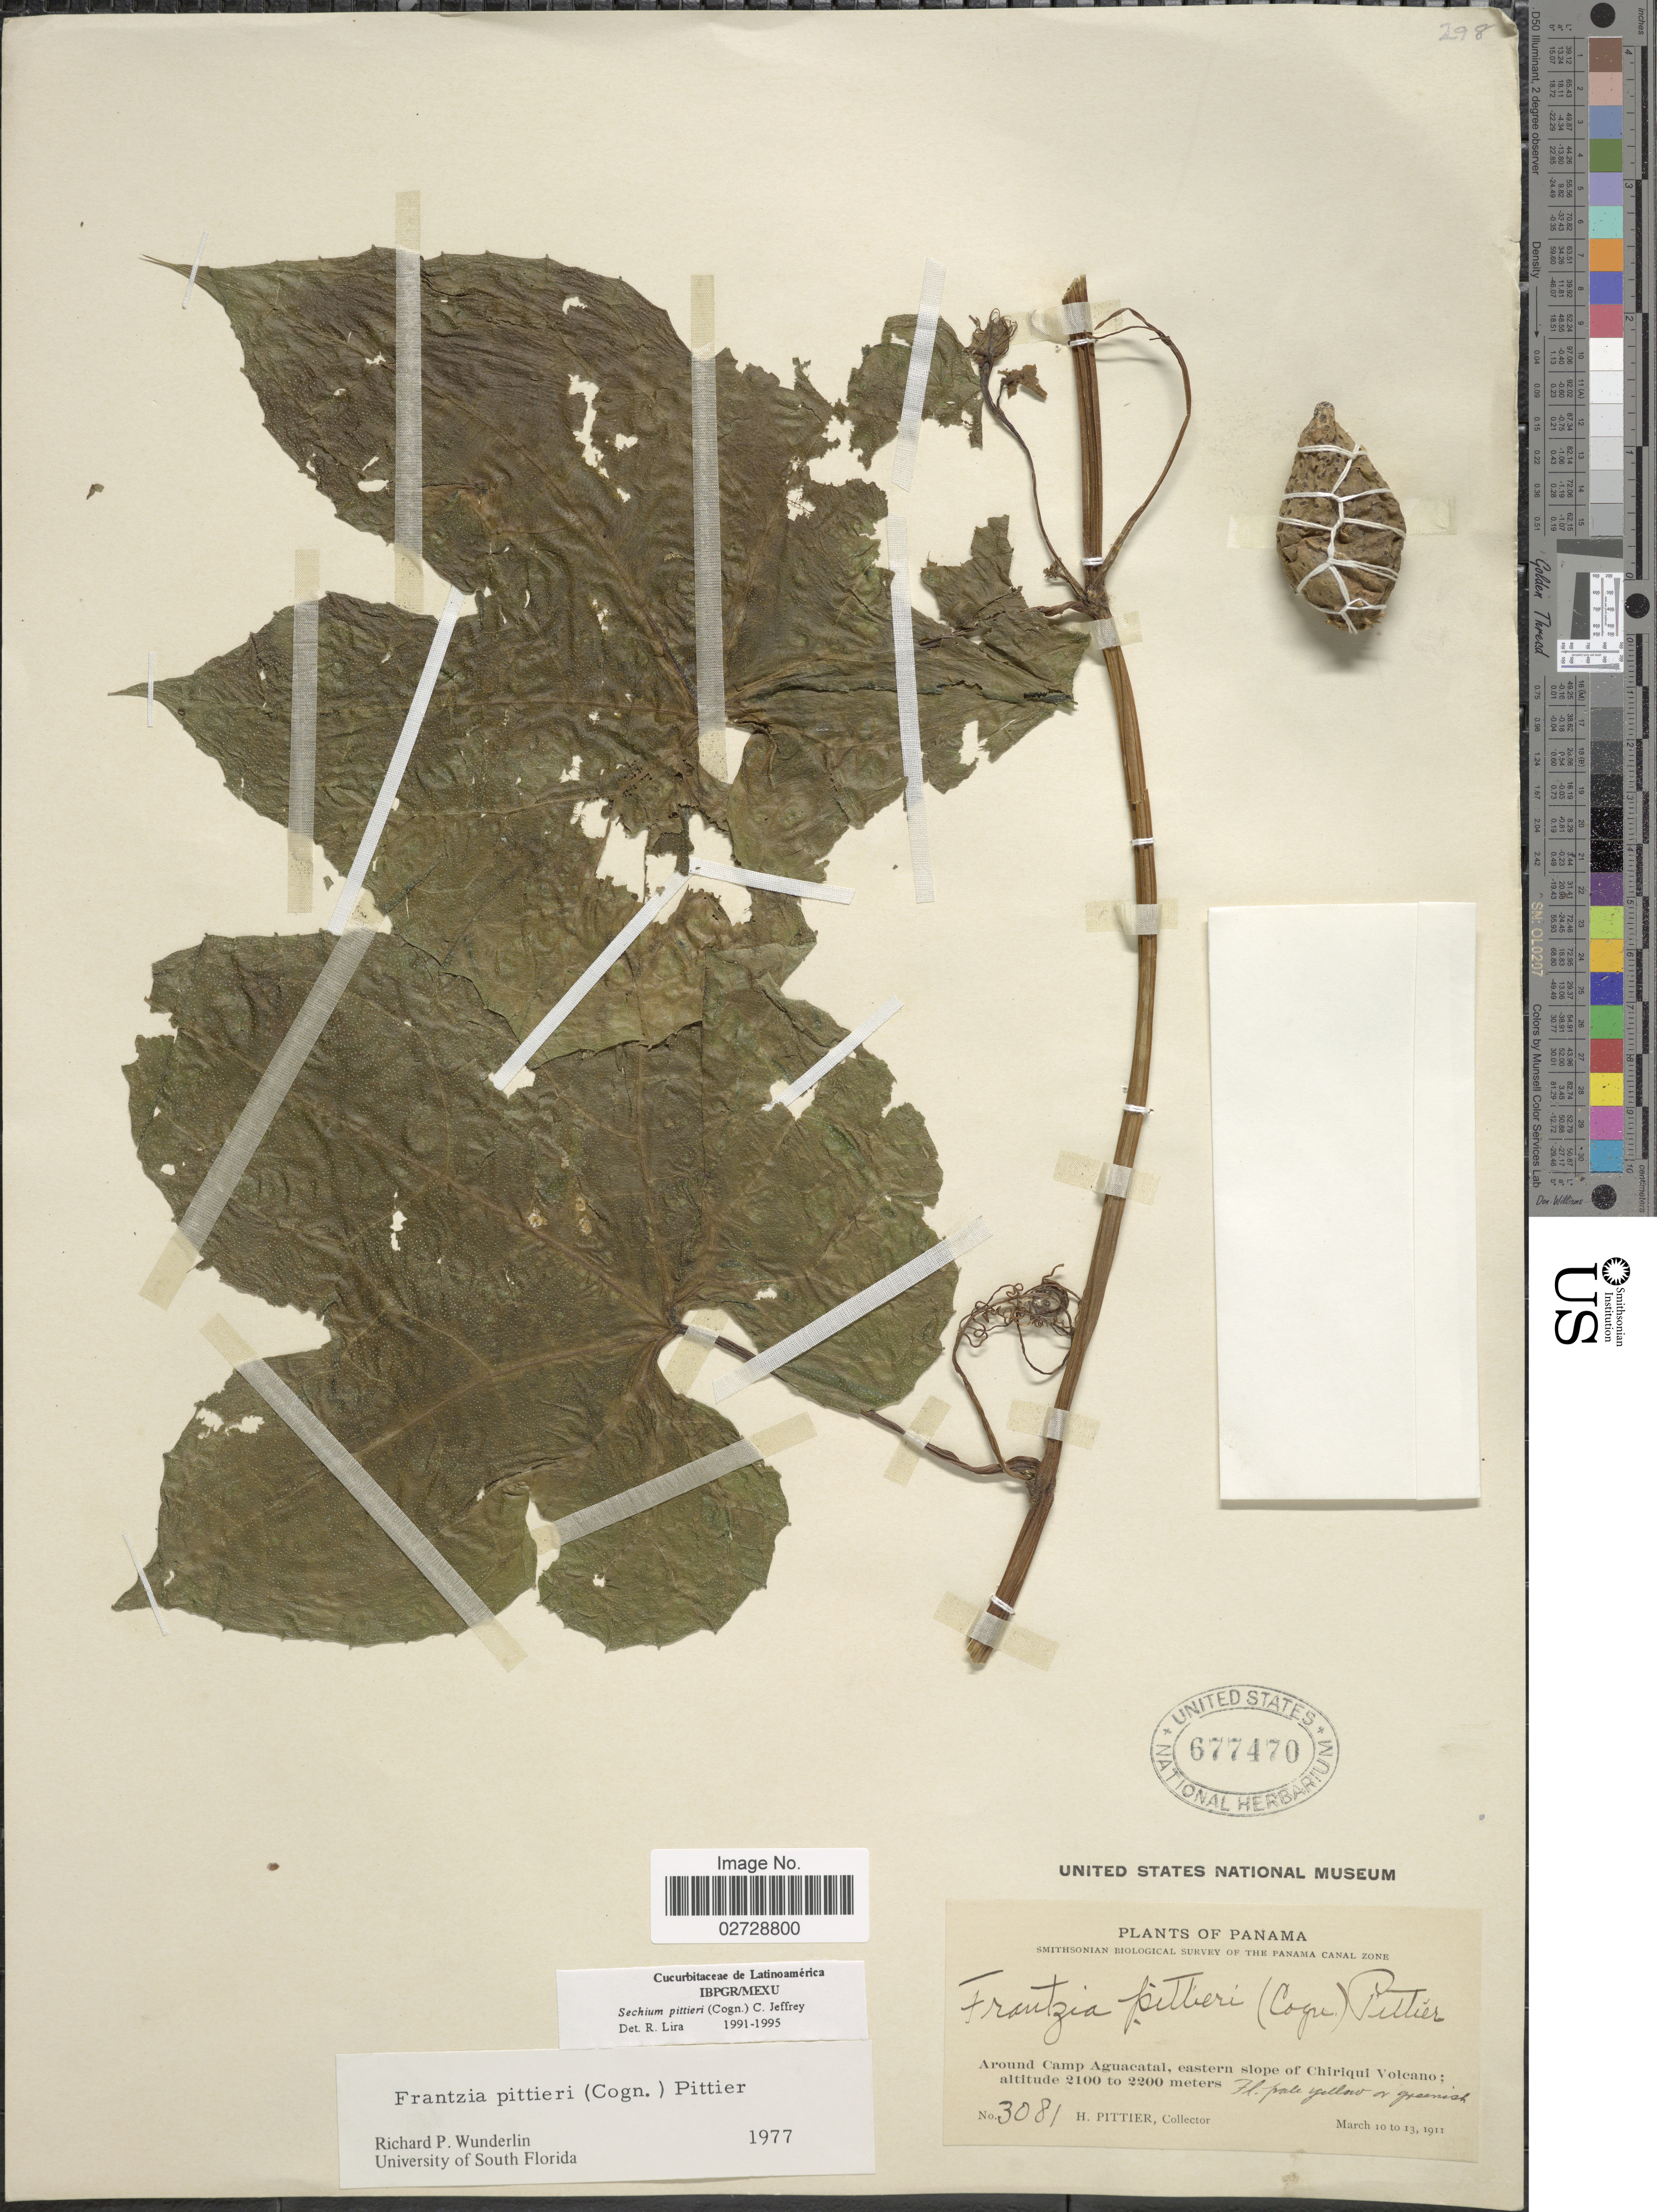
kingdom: Plantae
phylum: Tracheophyta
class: Magnoliopsida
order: Cucurbitales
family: Cucurbitaceae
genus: Sechium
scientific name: Sechium pittieri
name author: (Cogn.) C. Jeffrey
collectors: H. F. Pittier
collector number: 3081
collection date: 1911-03-10/1911-03-13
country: Panama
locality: Panama Canal Zone. Around Camp Aguacatal, eastern slope of Chiriqui Volcano.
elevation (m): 2100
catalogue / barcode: US 677470